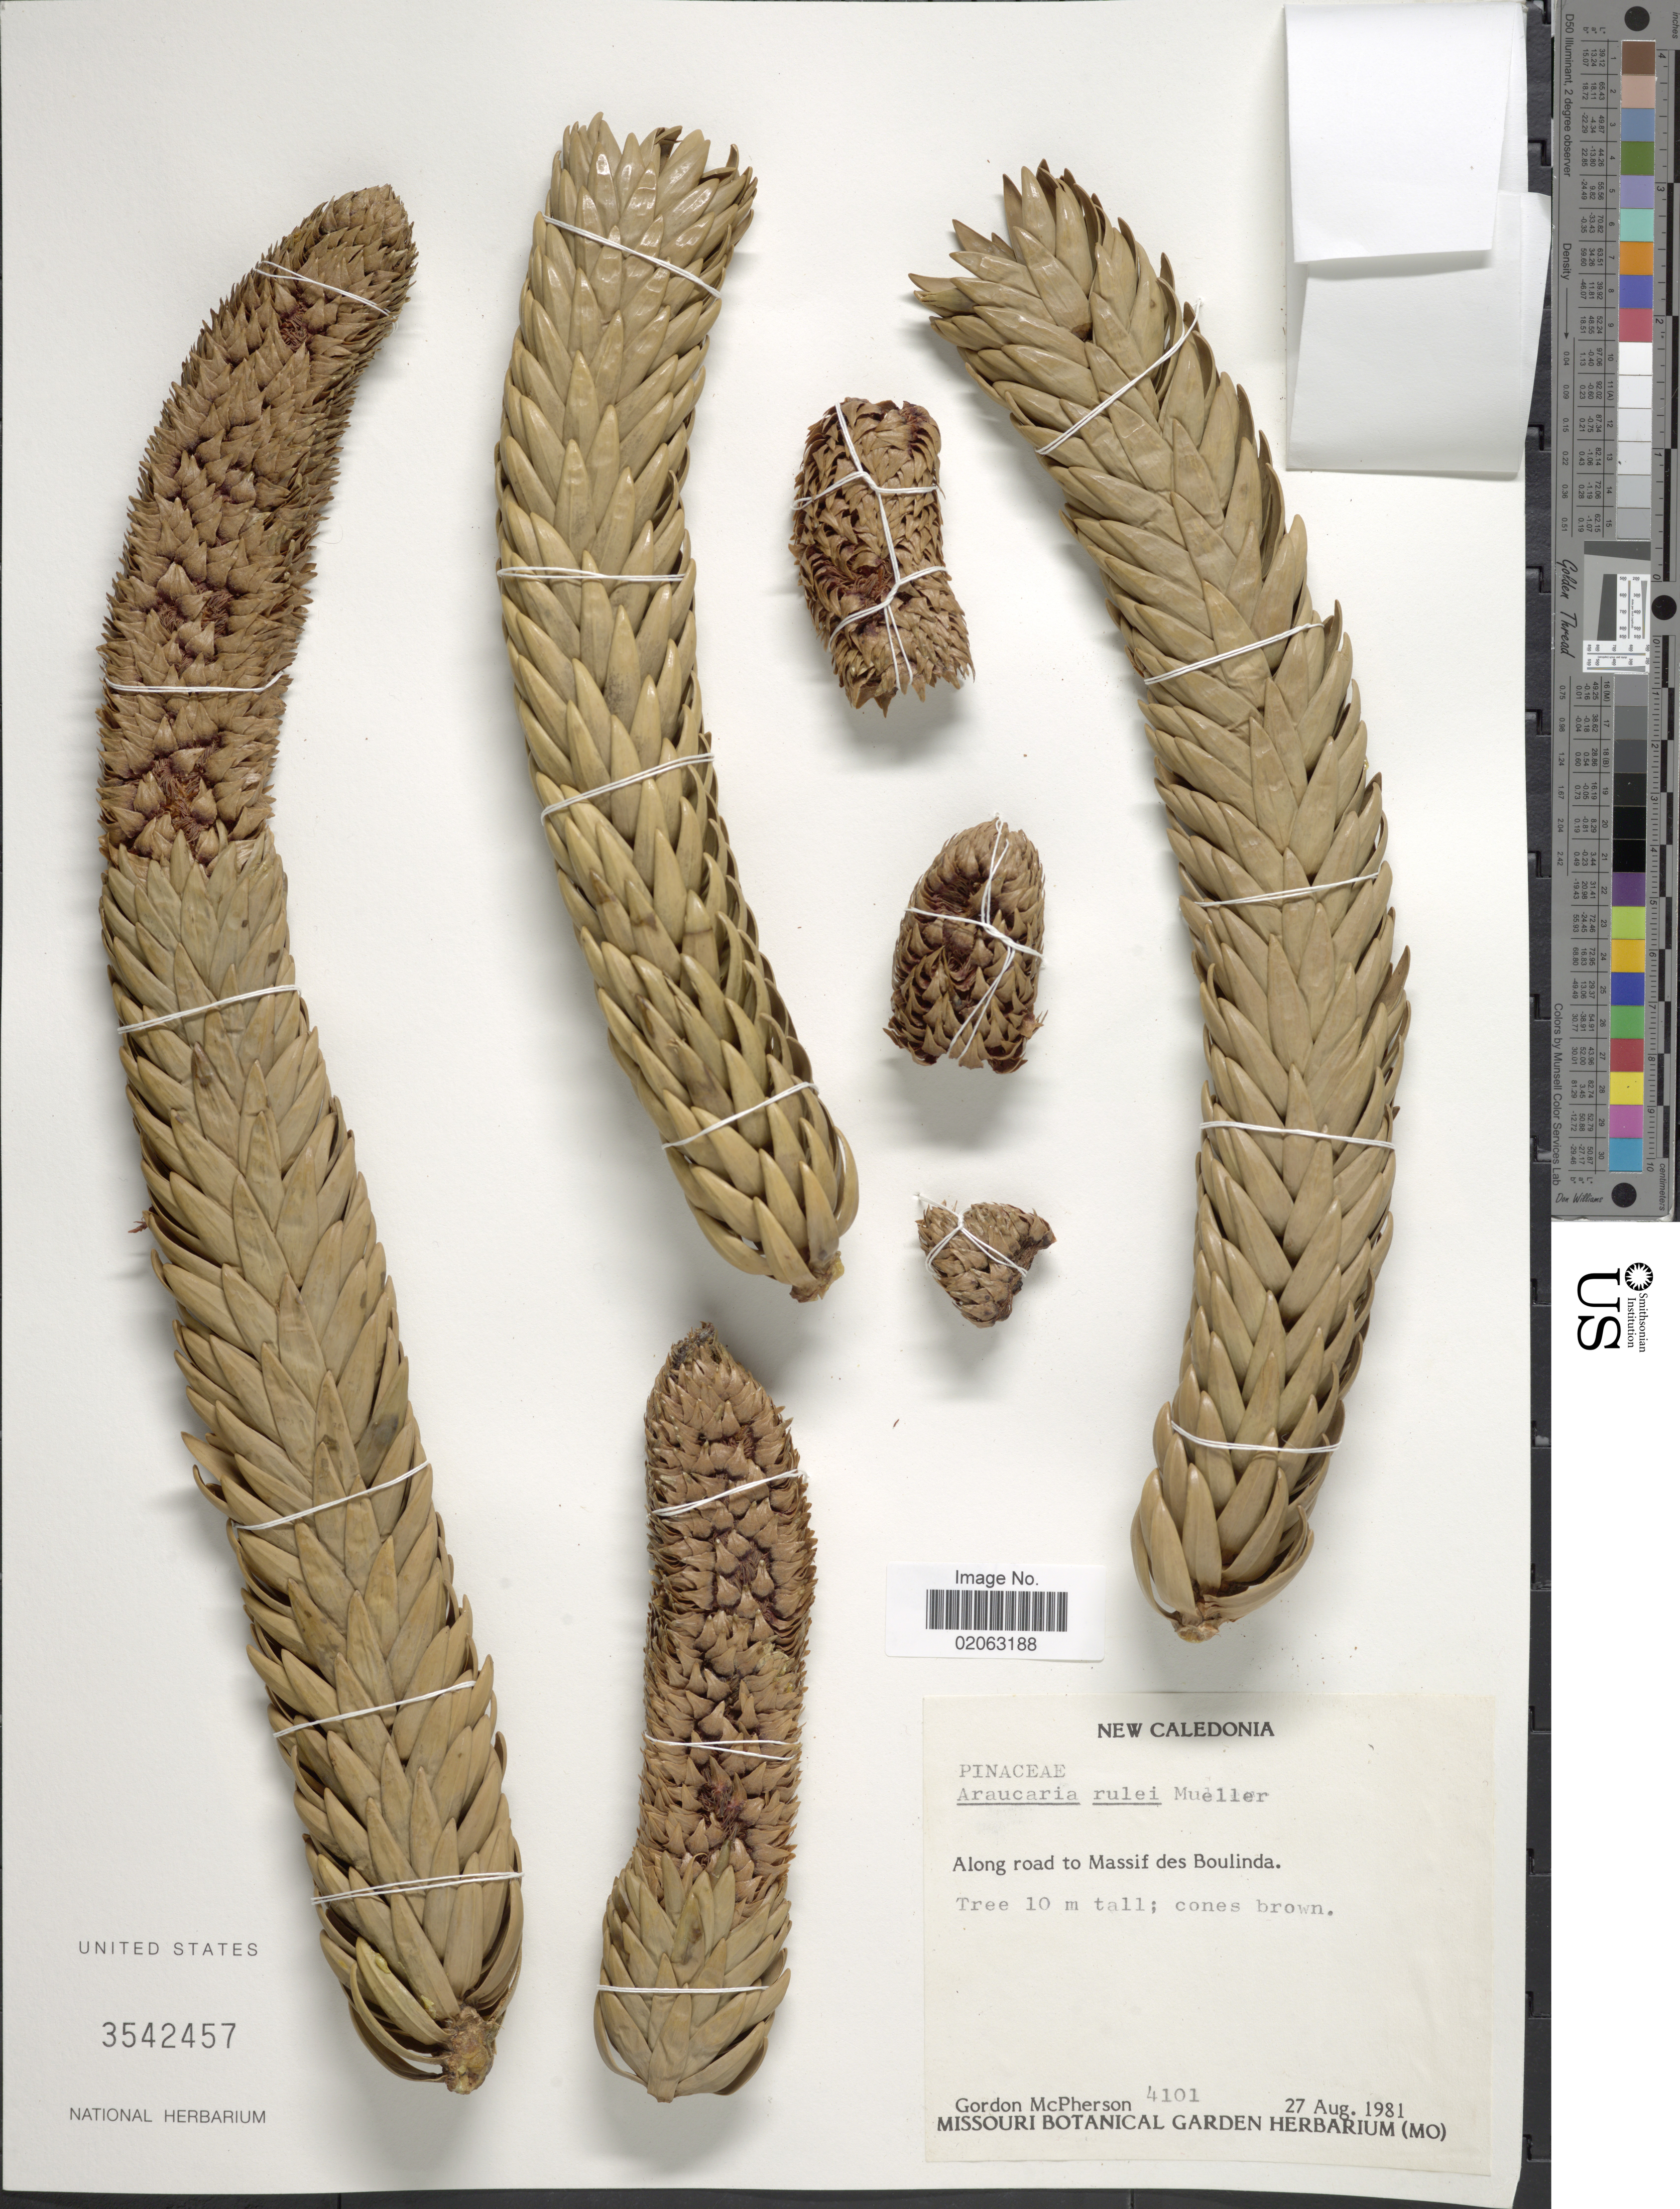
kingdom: Plantae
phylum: Tracheophyta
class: Pinopsida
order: Pinales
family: Araucariaceae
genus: Araucaria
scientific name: Araucaria rulei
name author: F. Muell.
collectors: G. McPherson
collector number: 4101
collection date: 1981-08-27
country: New Caledonia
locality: Along road to Massif des Boulinda.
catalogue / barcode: US 3542457